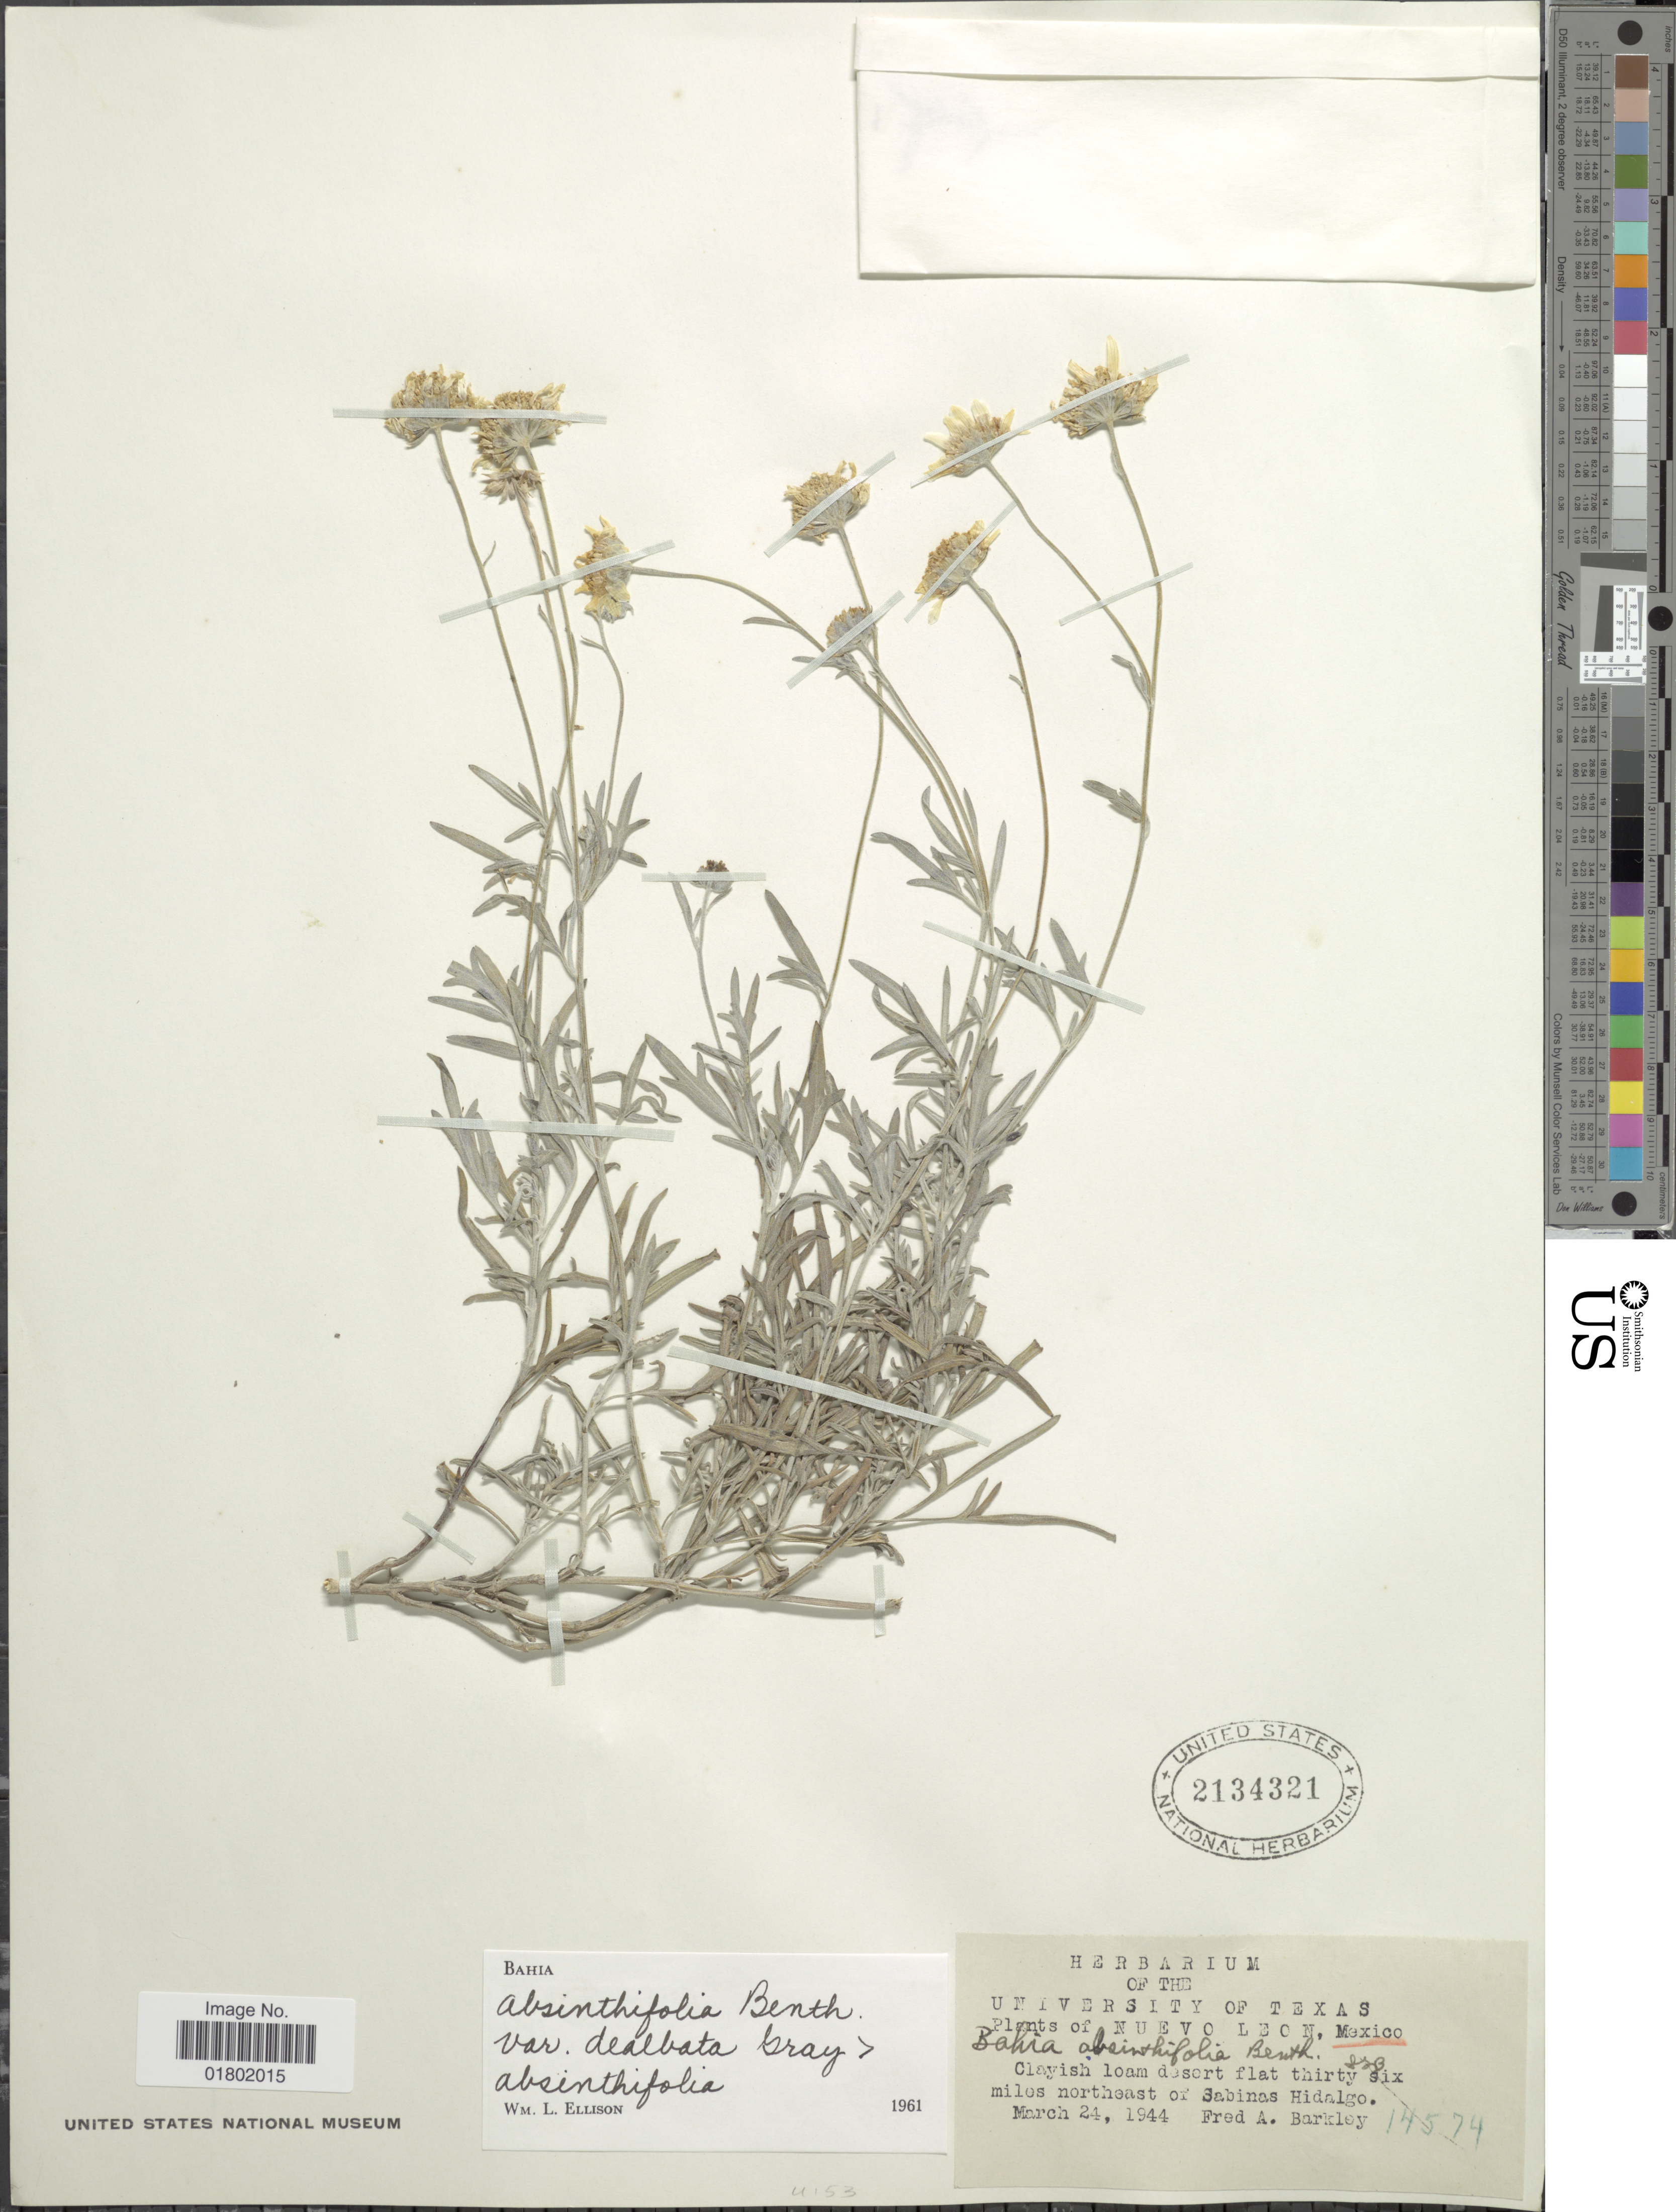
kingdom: Plantae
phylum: Tracheophyta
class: Magnoliopsida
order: Asterales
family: Asteraceae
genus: Bahia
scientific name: Bahia absinthifolia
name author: Benth.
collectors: F. A. Barkley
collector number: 14574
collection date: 1944-03-24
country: Mexico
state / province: Nuevo León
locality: Thirty six miles northeast of Sabinas Hidalgo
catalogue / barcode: US 2134321